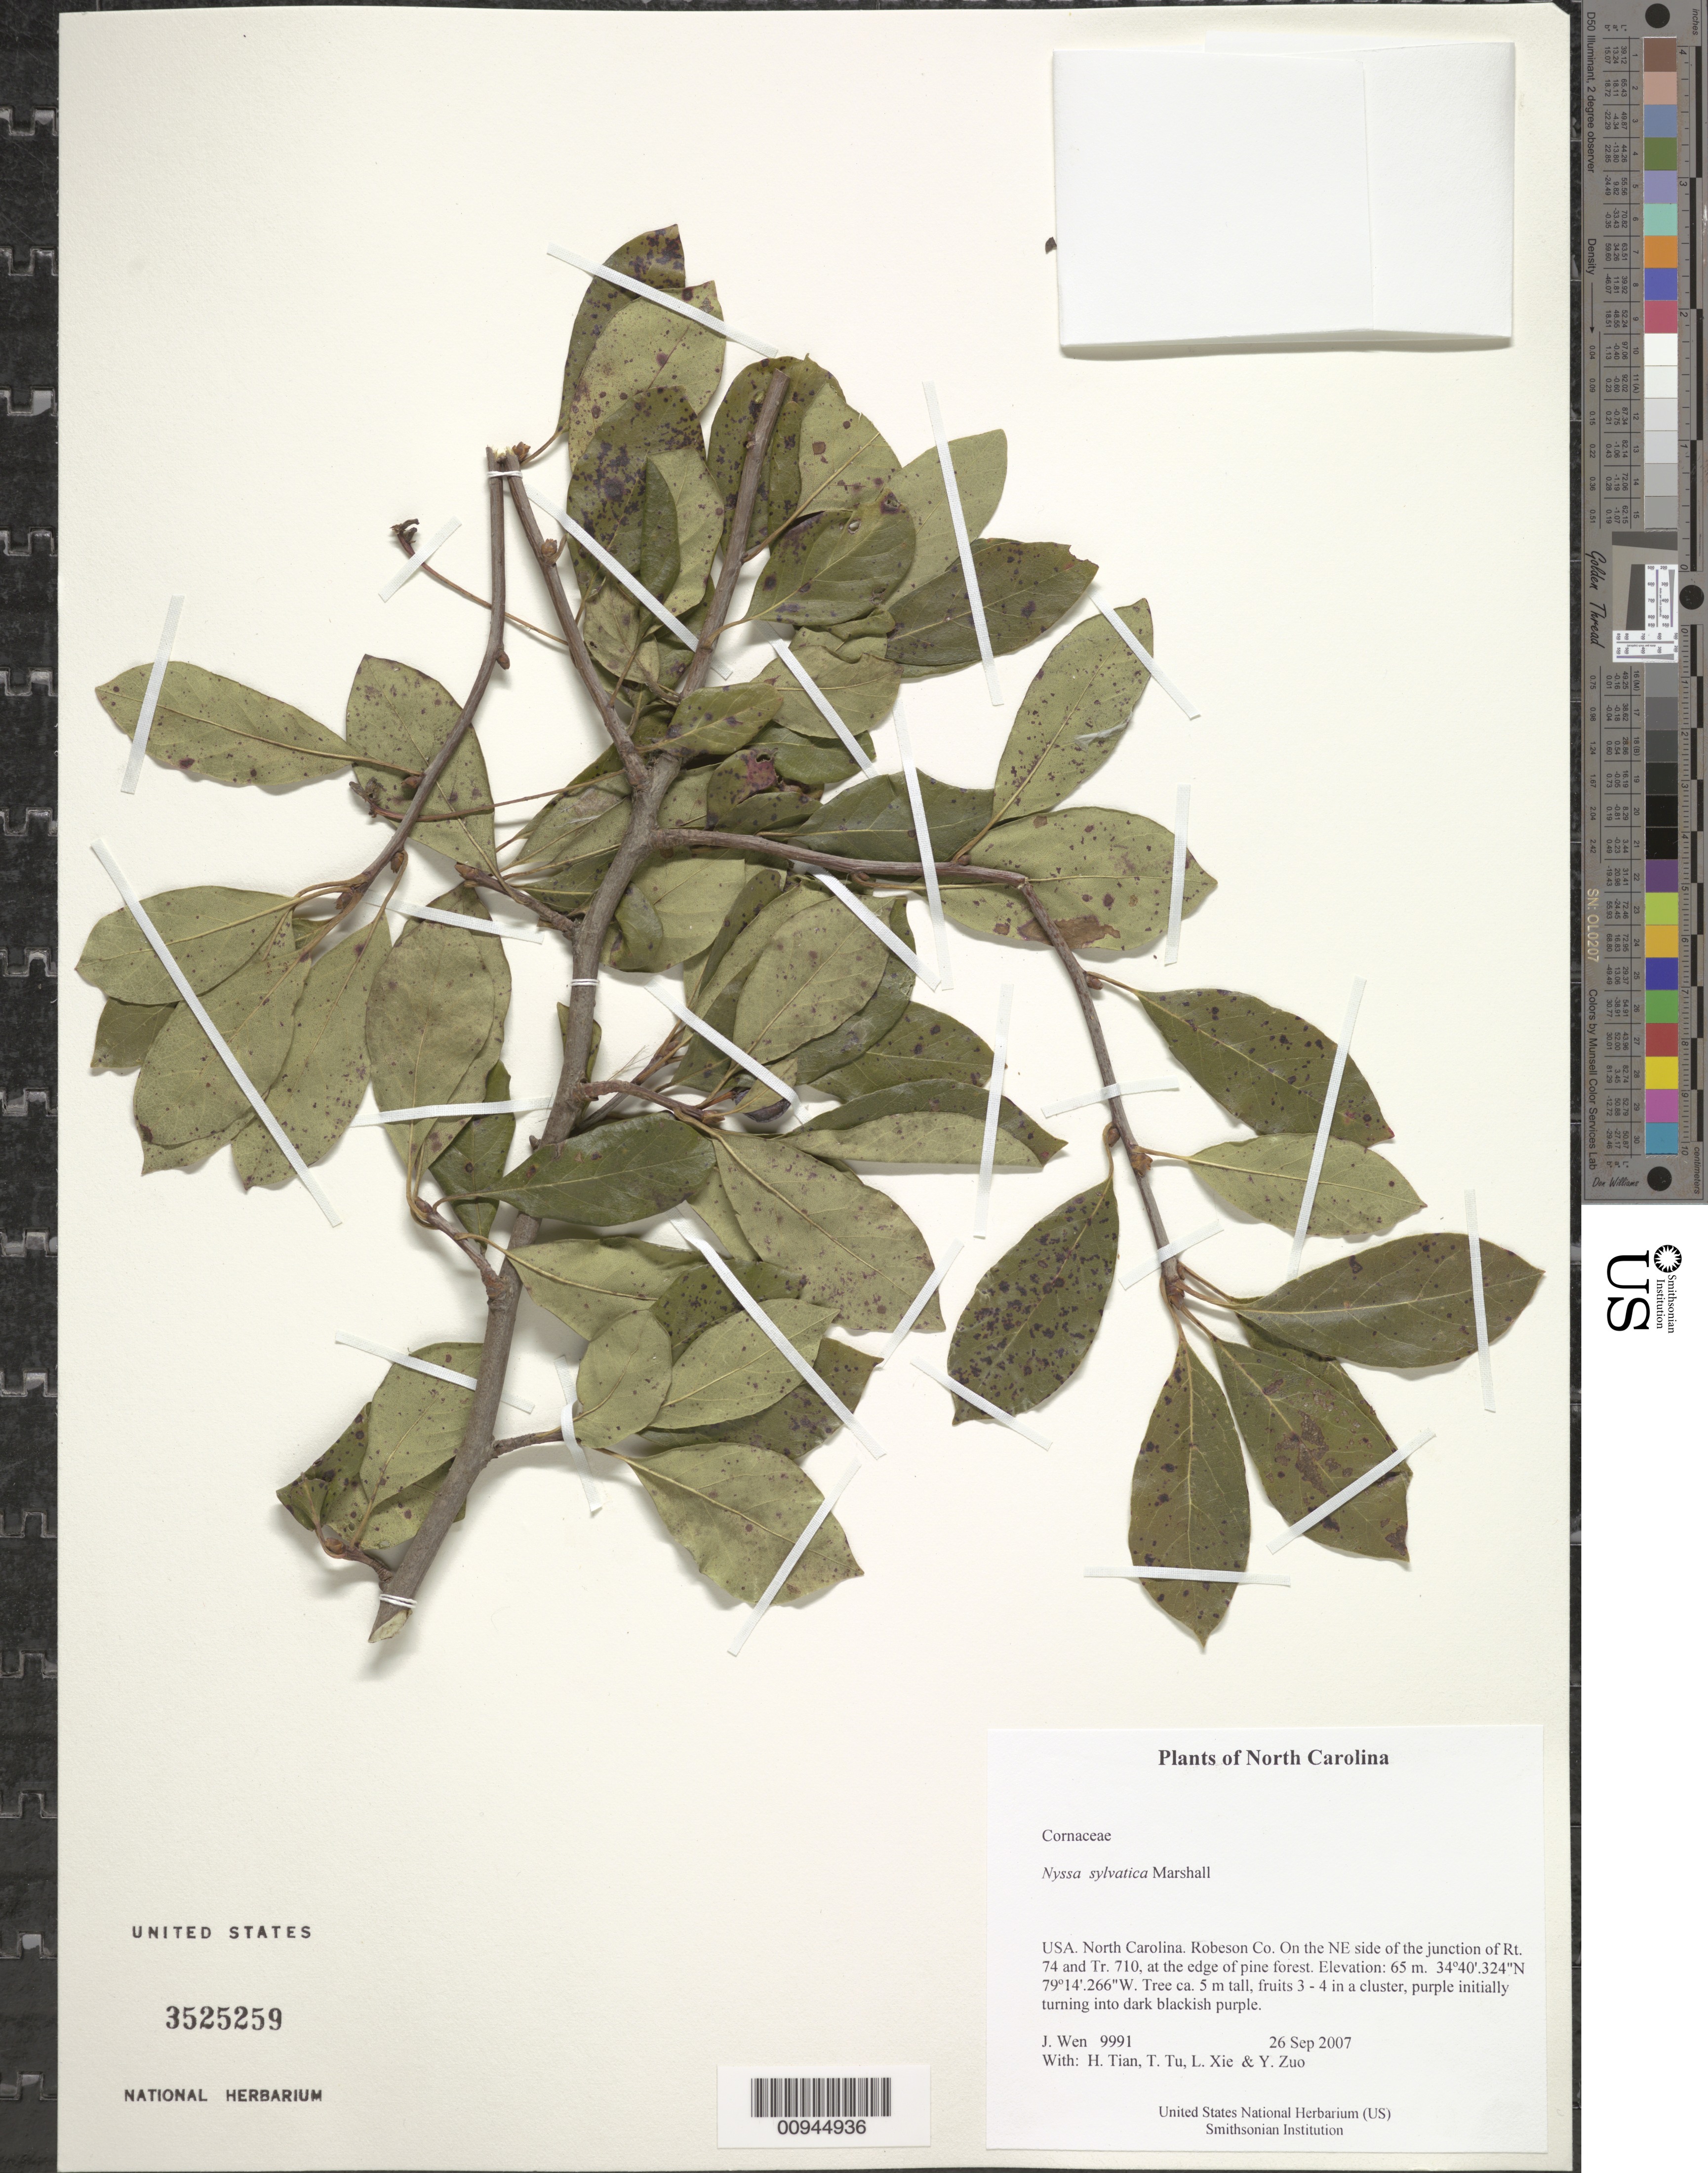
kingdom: Plantae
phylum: Tracheophyta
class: Magnoliopsida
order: Cornales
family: Nyssaceae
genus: Nyssa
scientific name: Nyssa sylvatica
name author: Marshall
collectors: J. Wen, H. Tian, T. Tu, L. Xie & Y. Zuo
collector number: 9991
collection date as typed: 26 Sep 2007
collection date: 2007-09-26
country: United States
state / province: North Carolina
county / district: Robeson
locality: On the NE side of the junction of Rt. 74 and Tr. 710, at the edge of pine forest.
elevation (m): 65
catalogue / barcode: US 3525259